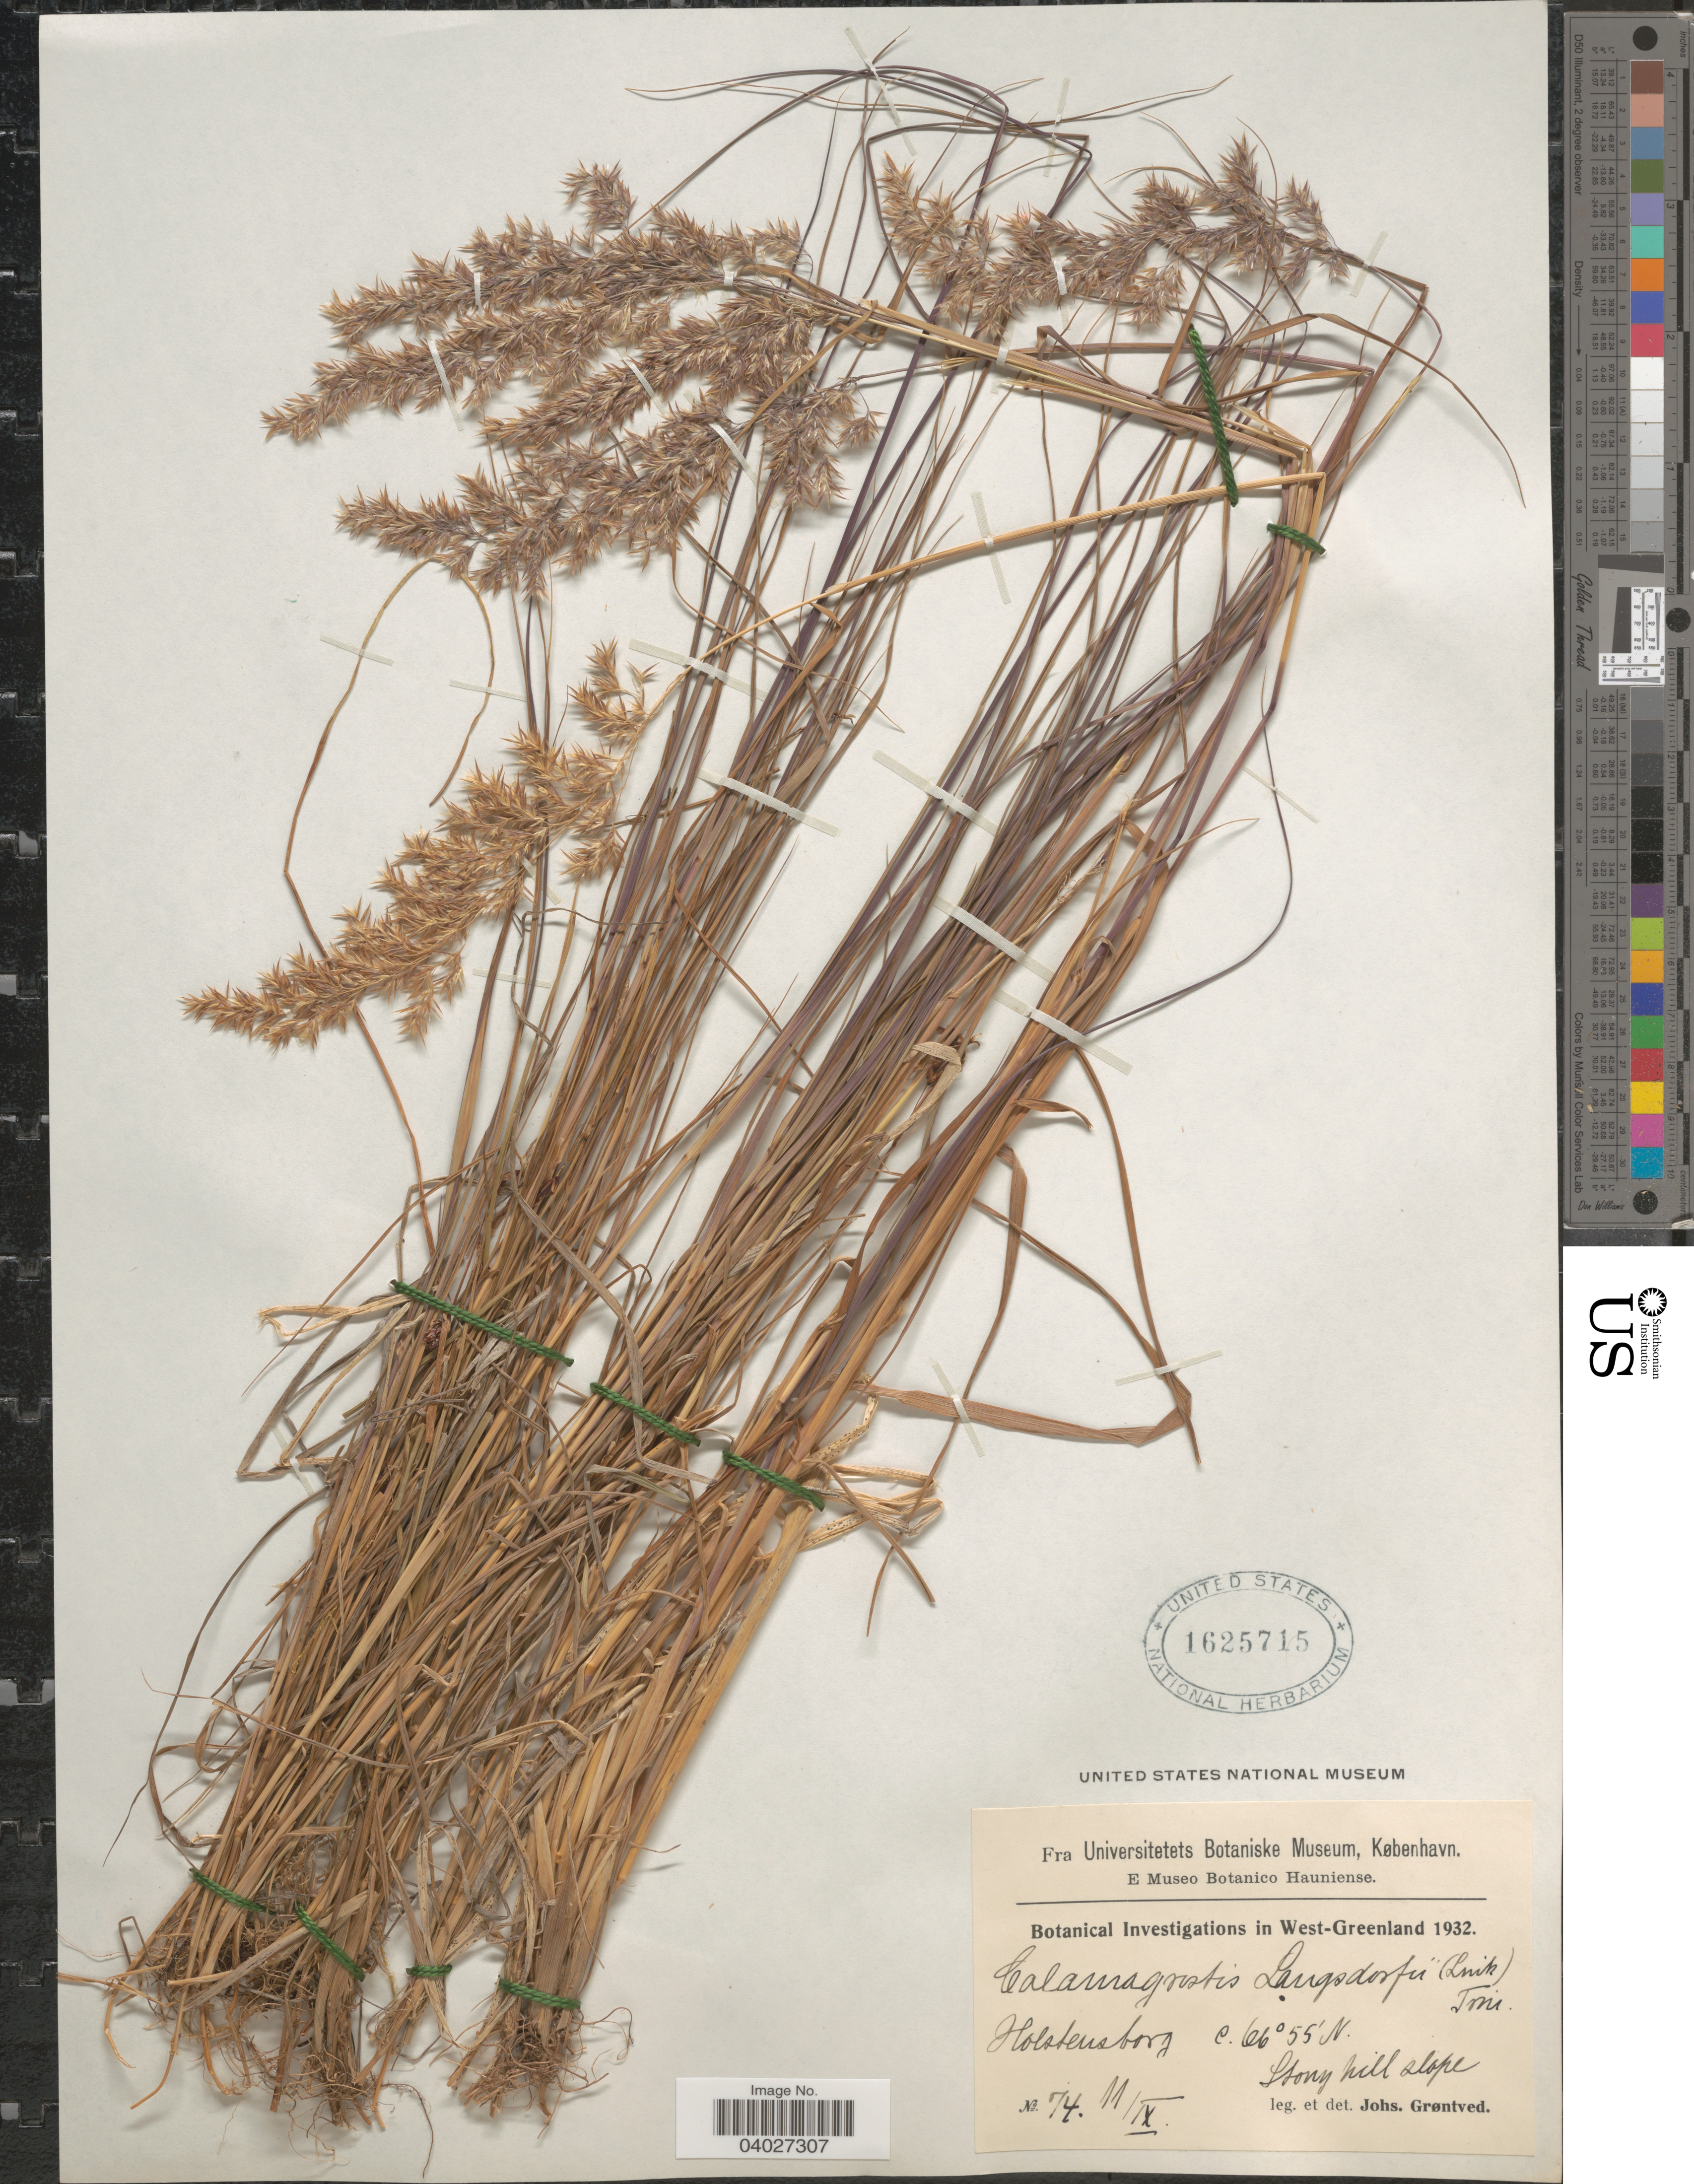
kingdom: Plantae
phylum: Tracheophyta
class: Liliopsida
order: Poales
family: Poaceae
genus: Calamagrostis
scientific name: Calamagrostis canadensis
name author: (Michx.) P. Beauv.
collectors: J. Grøntved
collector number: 74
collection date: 1932-09-11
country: Greenland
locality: West-Greenland. Holstensborg. Stony hill slope.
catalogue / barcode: US 1625715